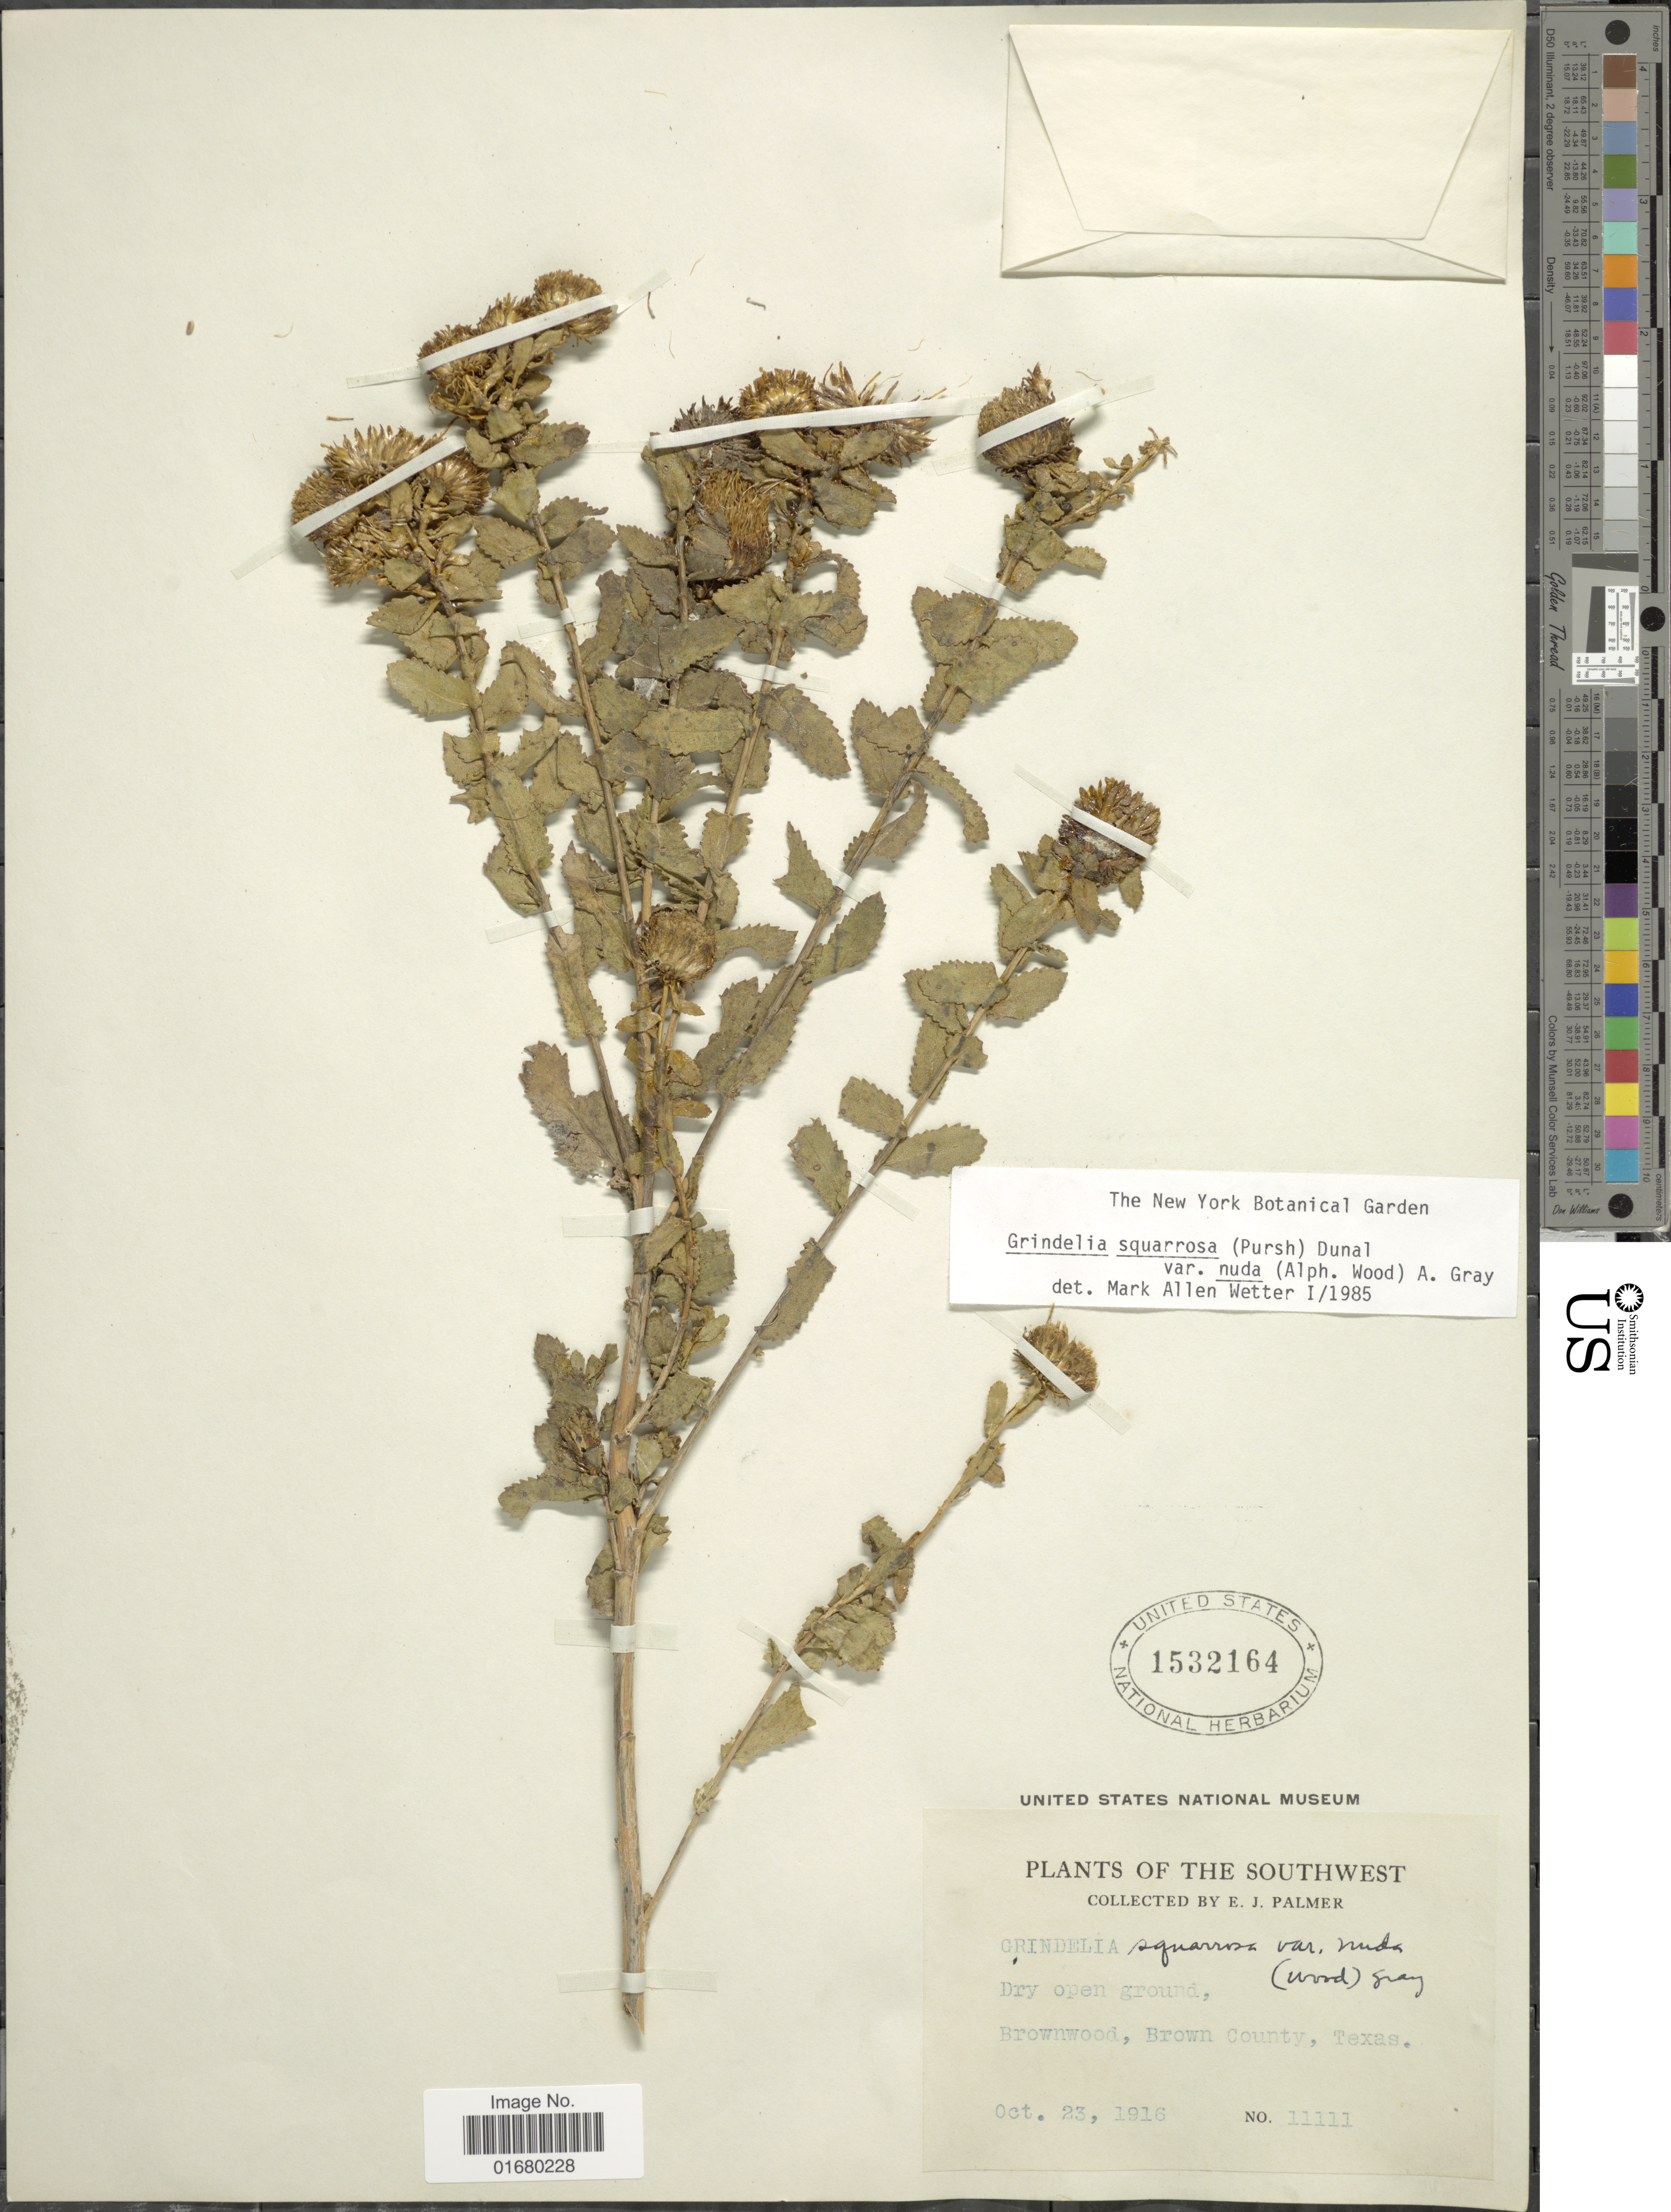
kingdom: Plantae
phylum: Tracheophyta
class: Magnoliopsida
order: Asterales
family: Asteraceae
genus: Grindelia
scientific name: Grindelia squarrosa var. nuda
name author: (Alph. Wood) A. Gray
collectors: E. J. Palmer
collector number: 11111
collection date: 1916-10-23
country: United States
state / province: Texas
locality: The Southwest, Brownwood, Brown County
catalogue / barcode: US 1532164